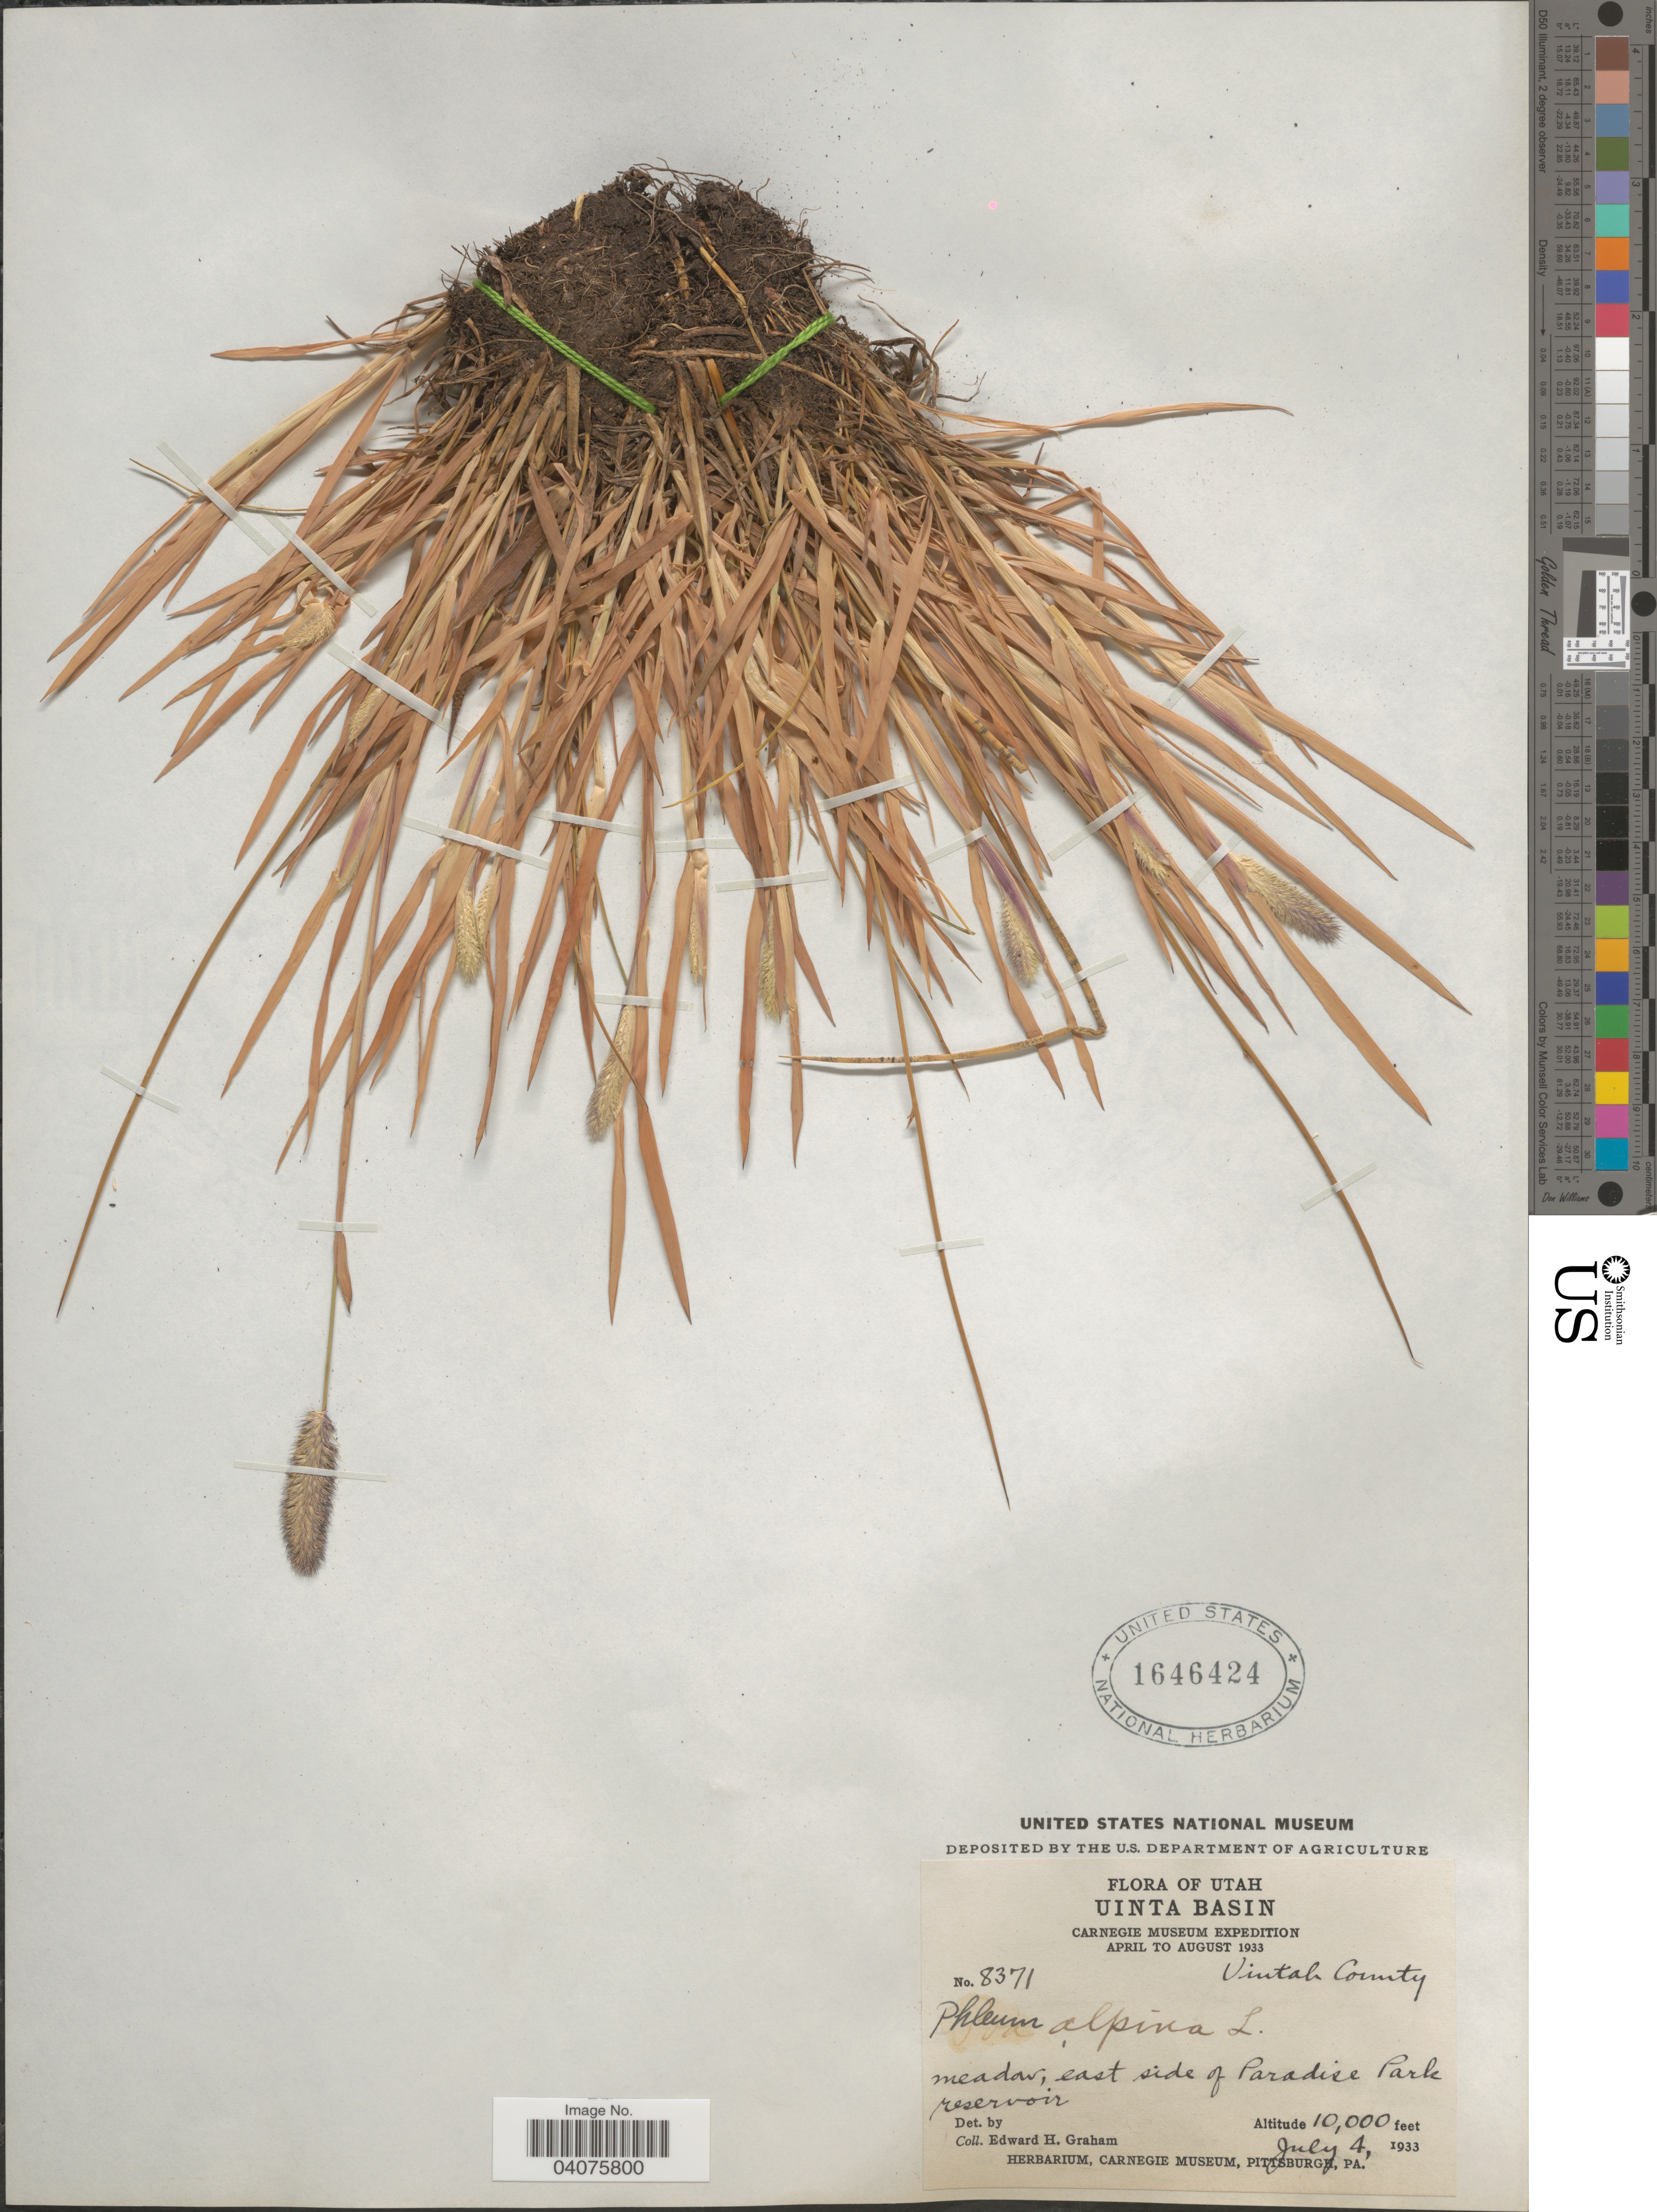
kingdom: Plantae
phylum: Tracheophyta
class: Liliopsida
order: Poales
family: Poaceae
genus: Phleum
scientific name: Phleum alpinum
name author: L.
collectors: E. H. Graham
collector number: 8371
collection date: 1933-07-04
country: United States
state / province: Utah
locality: Uinta Basin. Carnegie Museum Expedition April to August 1933. Uintah County. Meadow, east side of Paradise Park reservoir.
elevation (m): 3048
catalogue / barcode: US 1646424